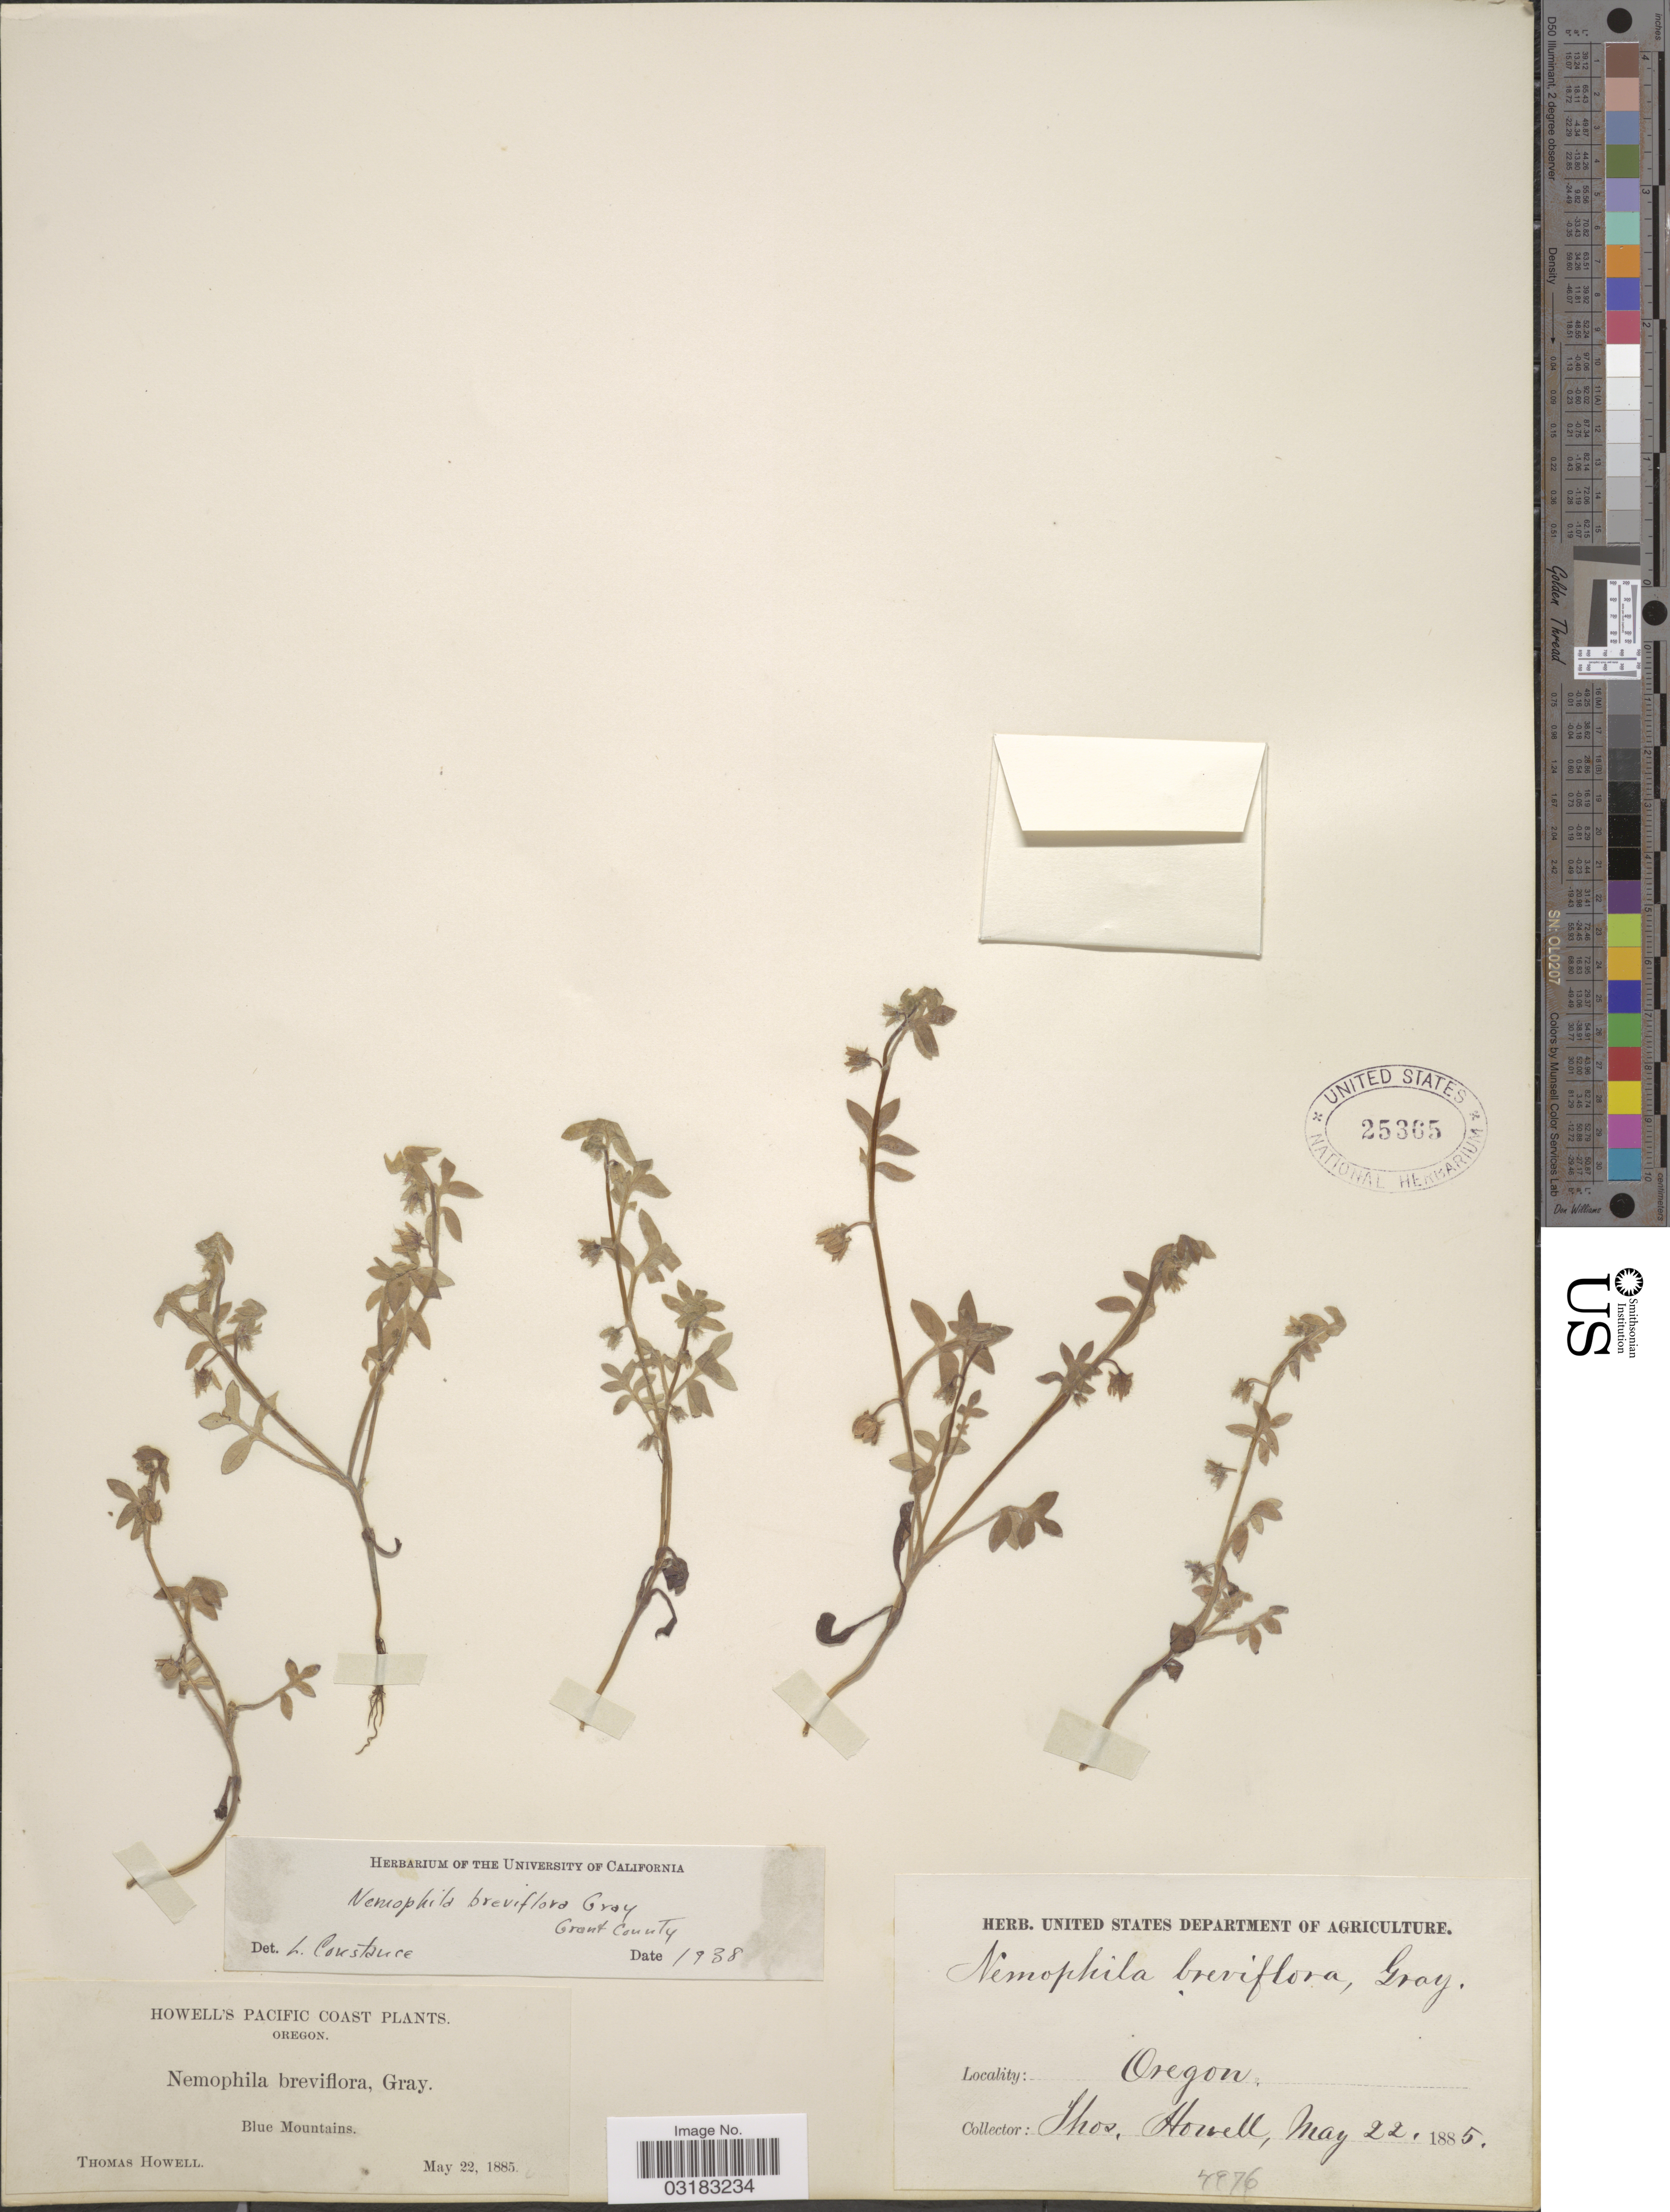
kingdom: Plantae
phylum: Tracheophyta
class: Magnoliopsida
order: Boraginales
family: Hydrophyllaceae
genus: Nemophila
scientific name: Nemophila breviflora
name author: A. Gray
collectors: T. Howell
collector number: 4976?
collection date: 1885-05-22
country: United States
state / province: Oregon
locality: Pacific Coast. Blue Mountains.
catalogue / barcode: US 25365